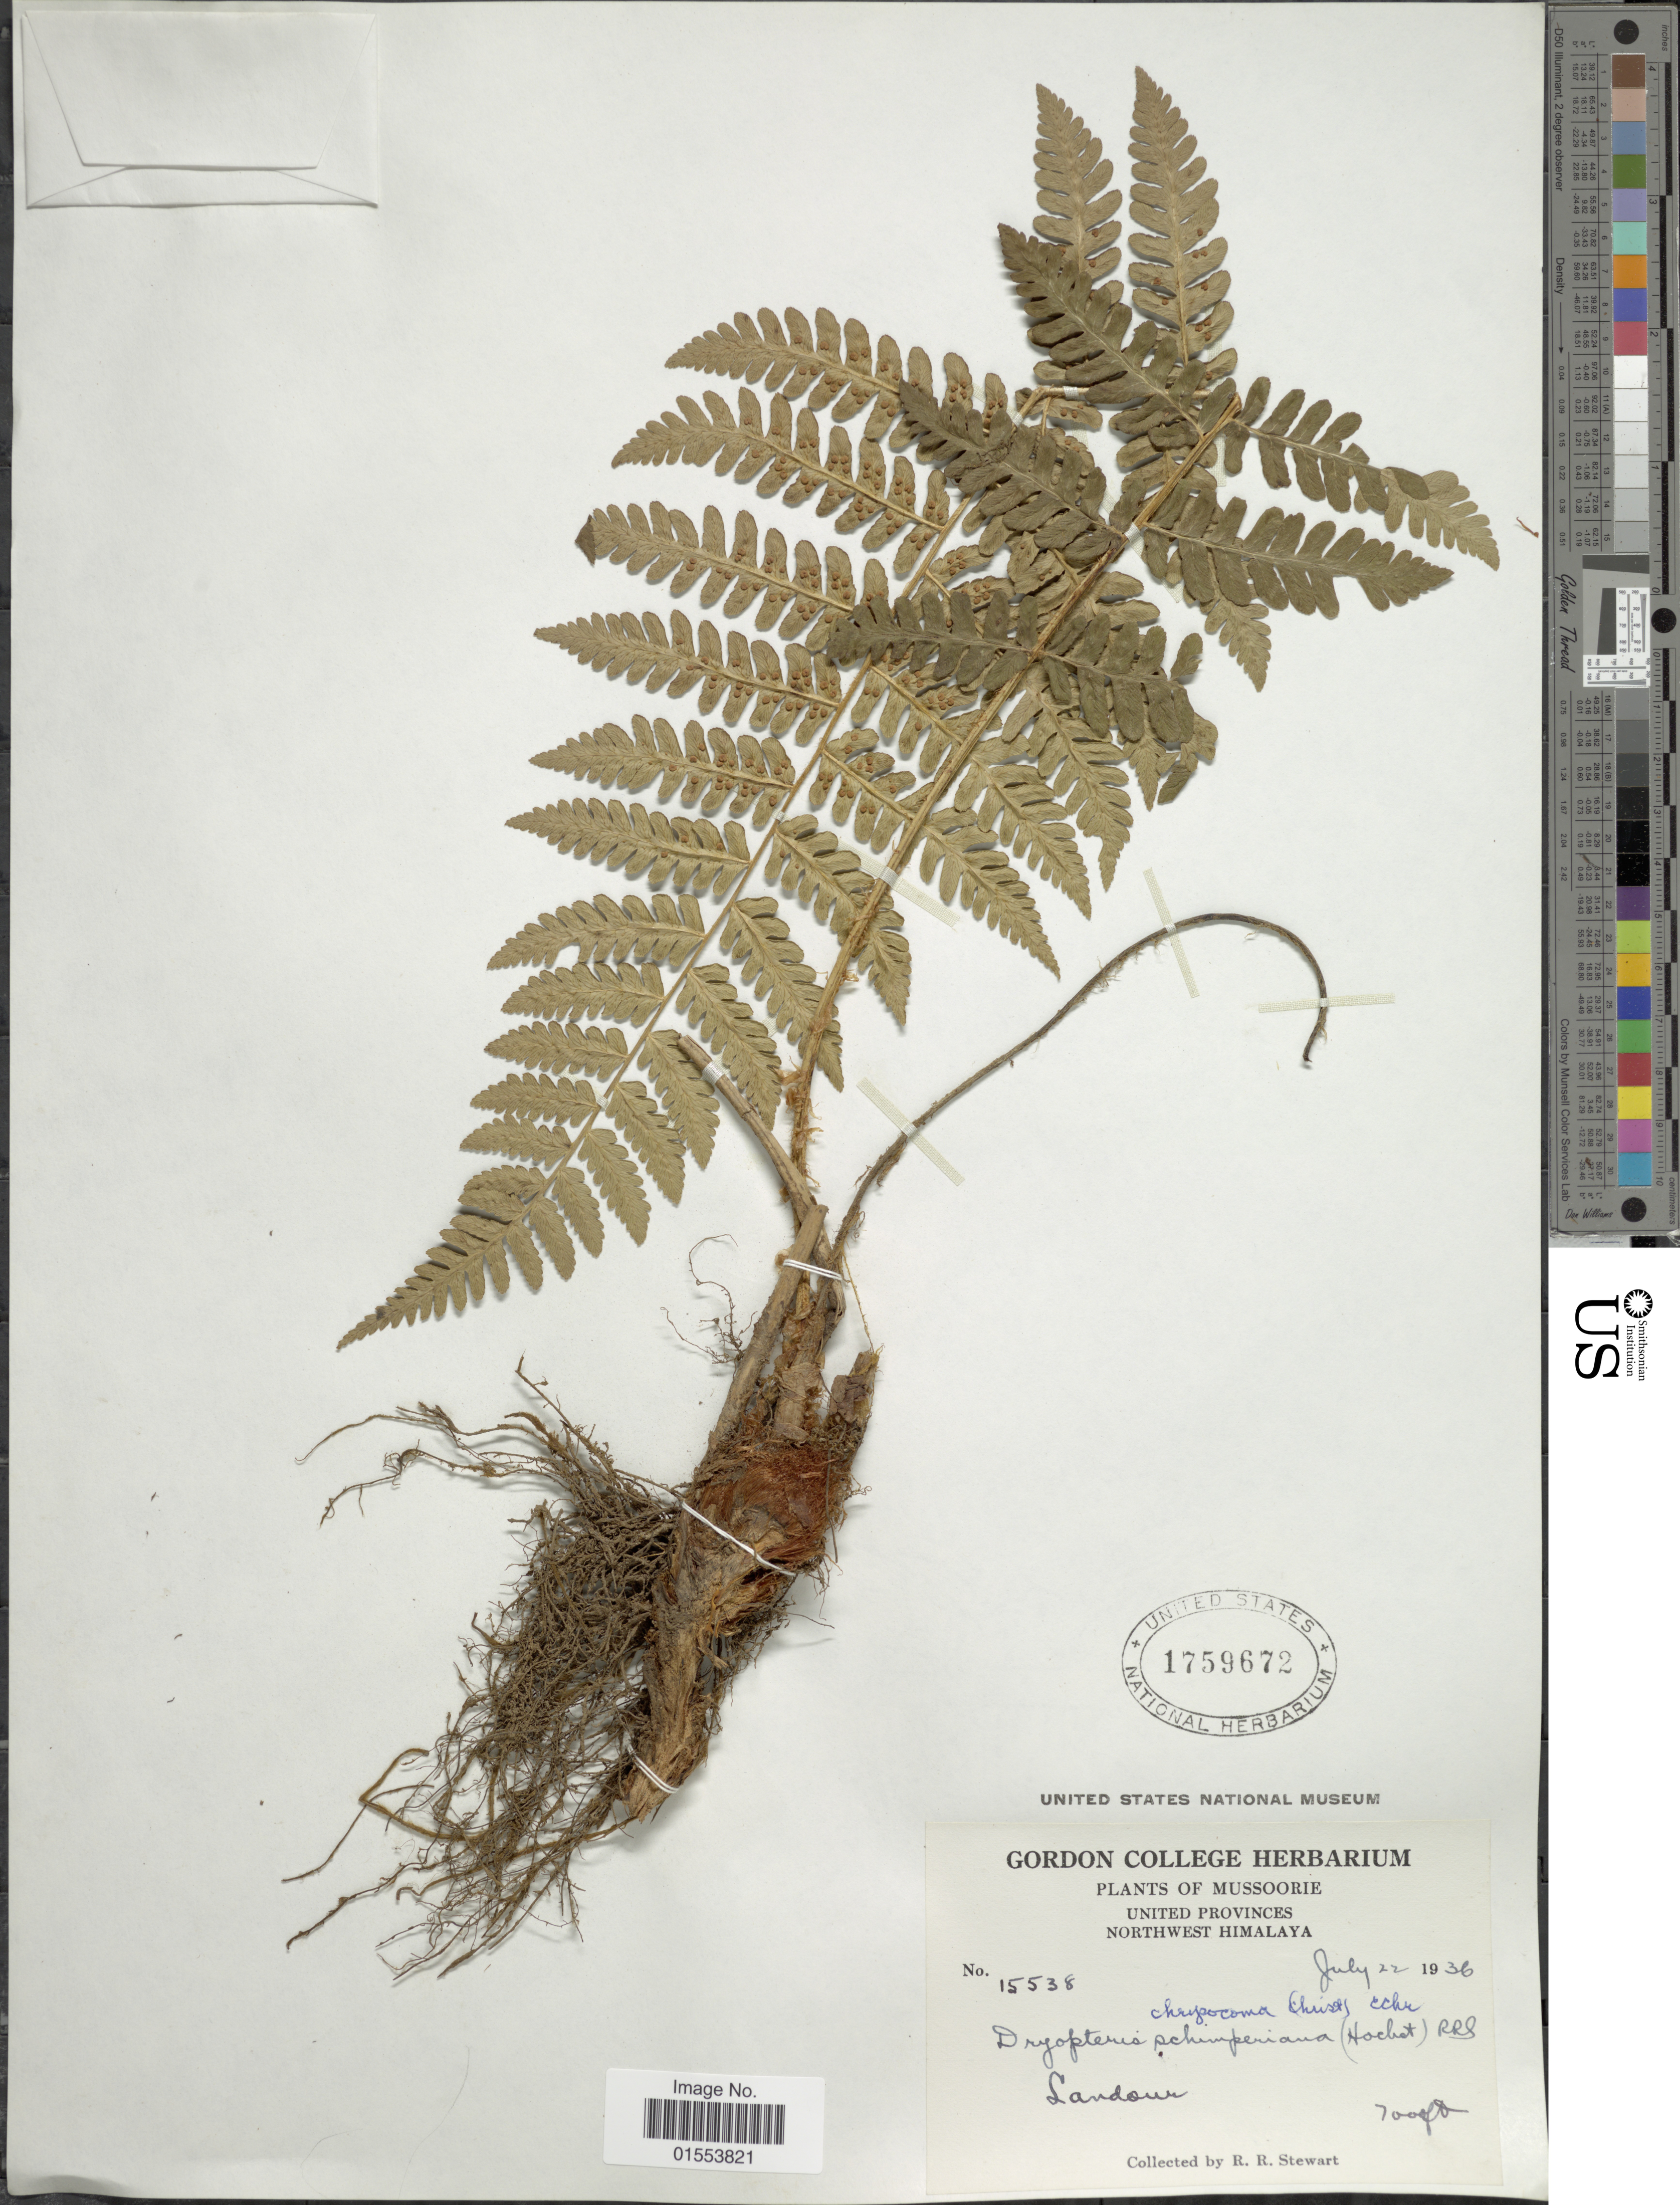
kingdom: Plantae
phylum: Tracheophyta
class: Polypodiopsida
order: Polypodiales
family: Dryopteridaceae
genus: Dryopteris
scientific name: Dryopteris chrysocoma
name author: (Christ) C. Chr.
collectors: R. R. Stewart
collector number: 15538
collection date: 1936-07-22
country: India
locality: Mussoorie, United Provinces, Northwest Himalaya. Landour.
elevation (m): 2134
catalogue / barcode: US 1759672